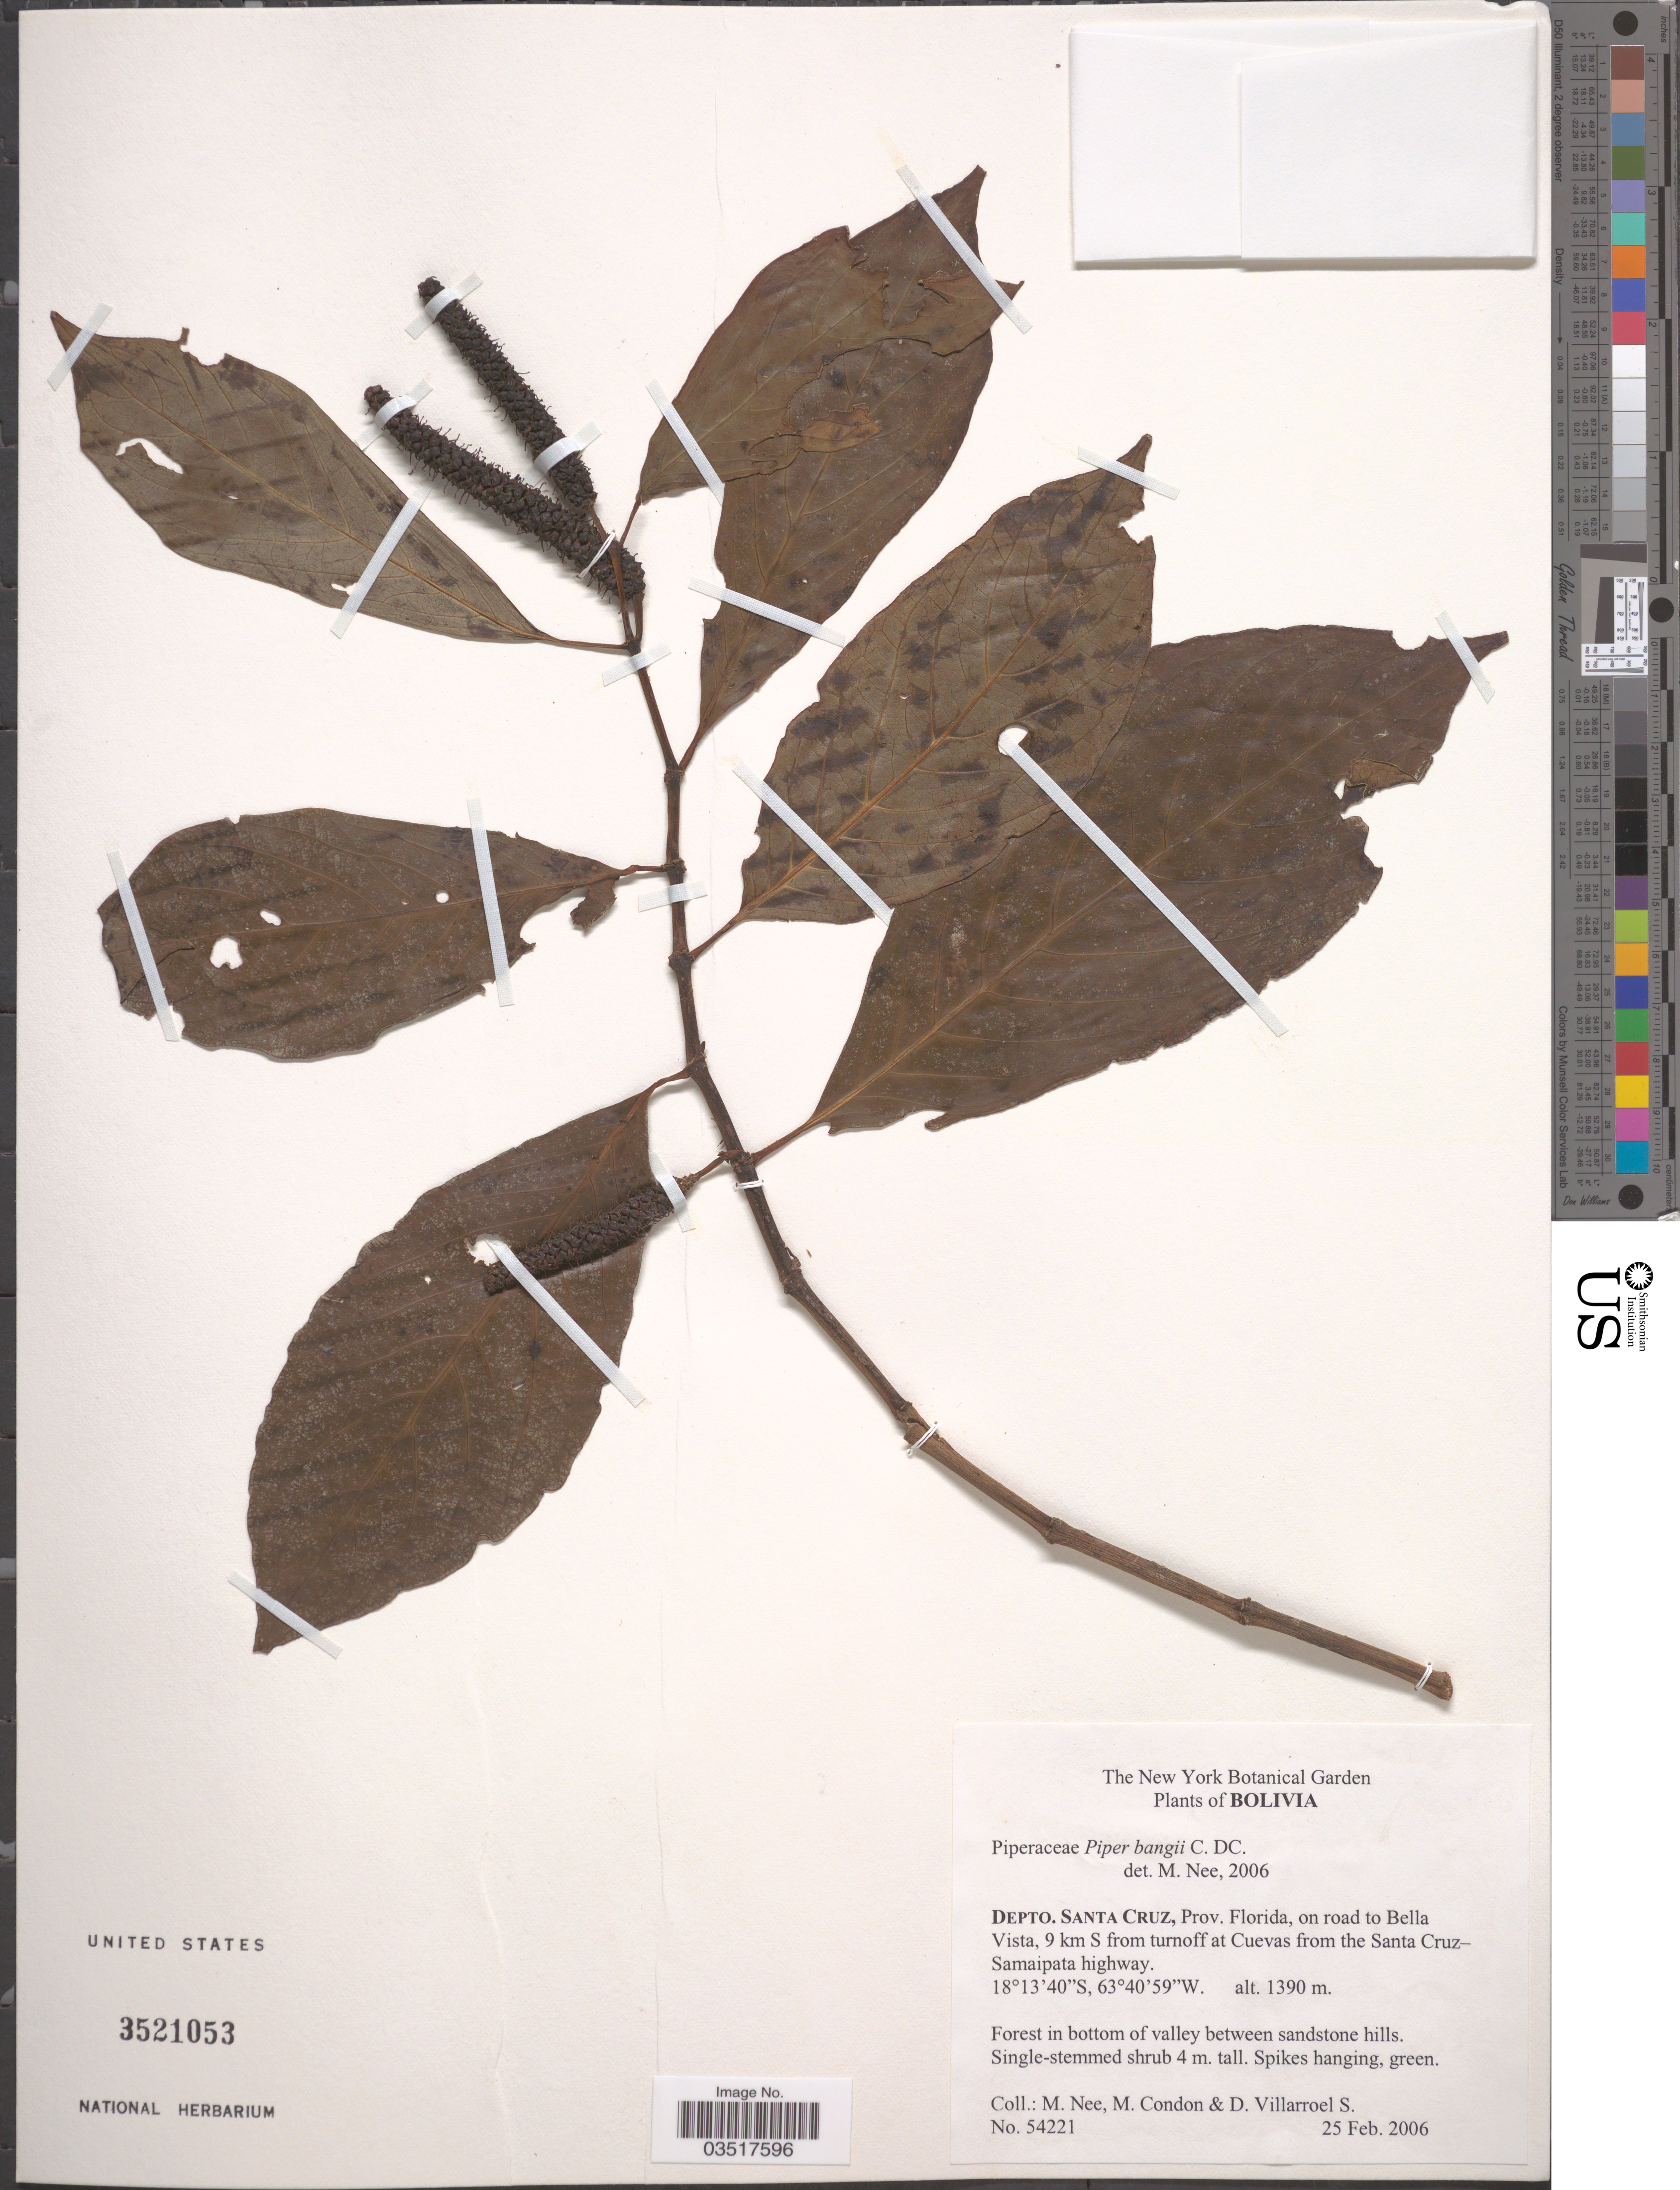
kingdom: Plantae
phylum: Tracheophyta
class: Magnoliopsida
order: Piperales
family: Piperaceae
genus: Piper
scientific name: Piper bangii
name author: C. DC.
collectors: M. Nee, M. A. Condon & D. Villarroel S.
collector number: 54221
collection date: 2006-02-25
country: Bolivia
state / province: Santa Cruz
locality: Depto. Santa Cruz, Prov. Florida, on road to Bela Vista, 9 km S from turnoff at Cuevas from the Santa Cruz-Samaipata highway.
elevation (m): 1390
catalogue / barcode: US 3521053